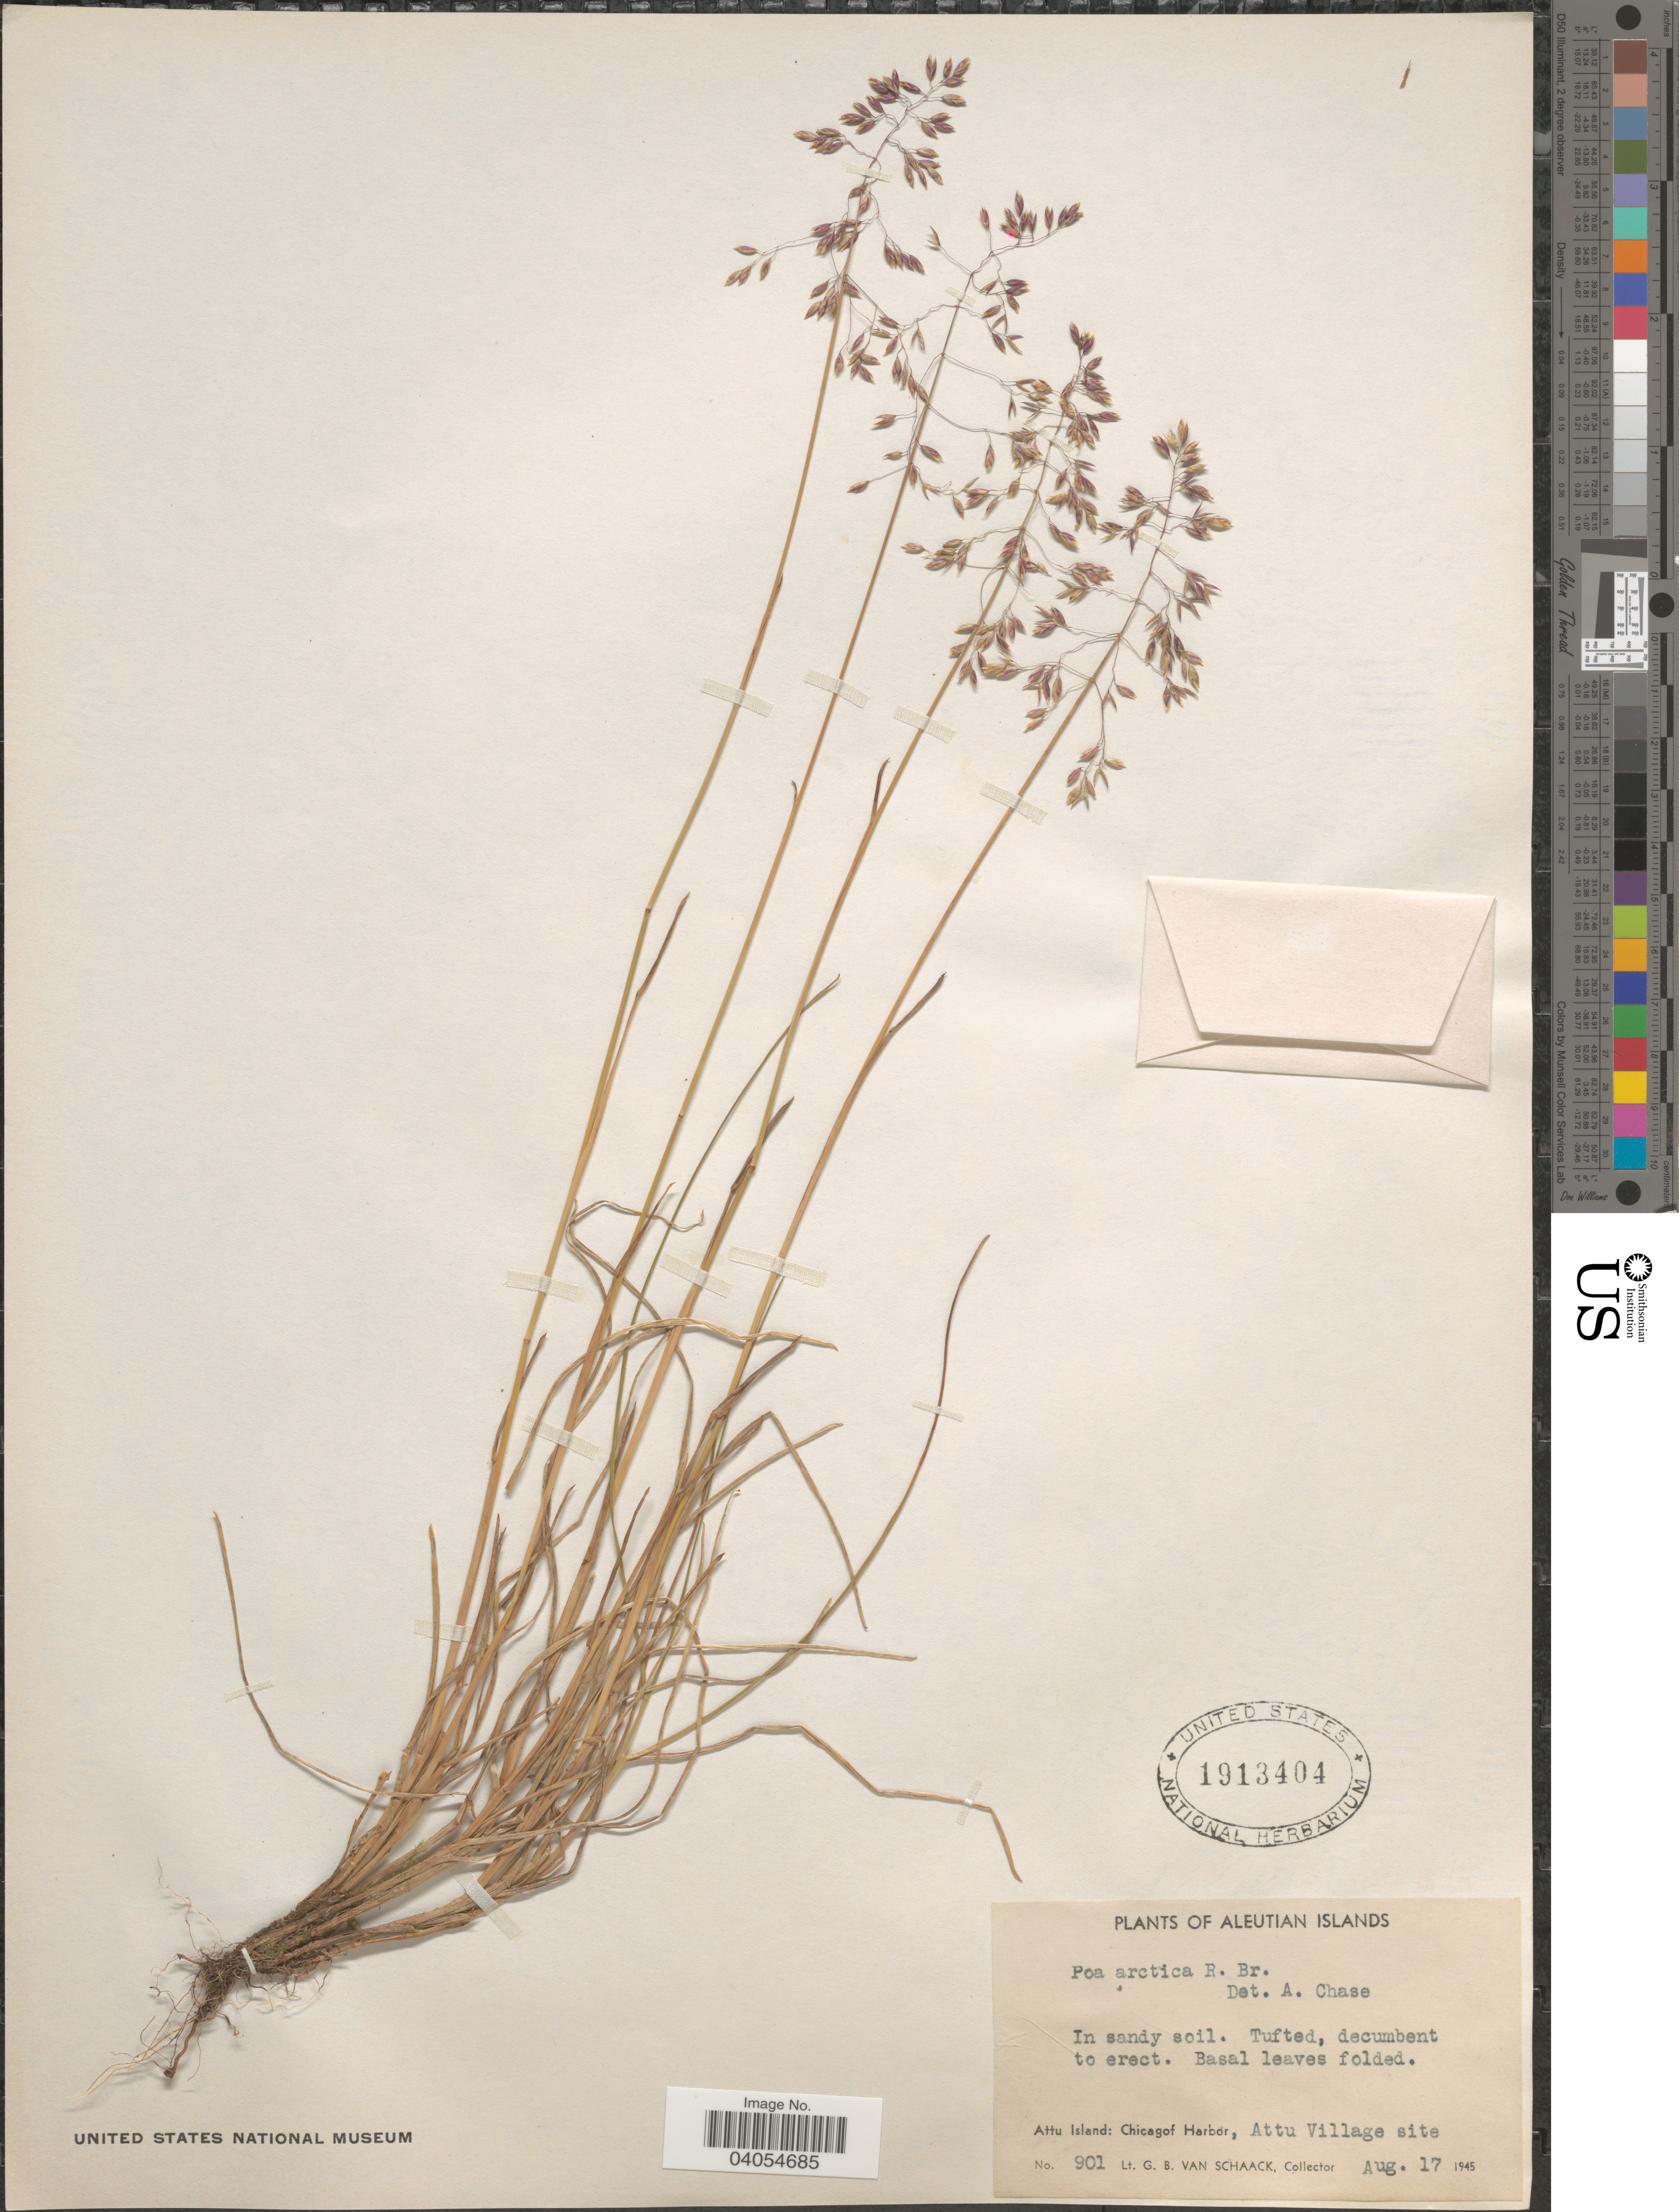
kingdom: Plantae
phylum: Tracheophyta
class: Liliopsida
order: Poales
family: Poaceae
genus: Poa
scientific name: Poa arctica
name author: R. Br.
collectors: G. Van Schaack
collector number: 901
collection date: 1945-08-17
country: United States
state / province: Alaska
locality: Aleutian Islands. Attu Island: Chicagof Harbor, Attu Village site.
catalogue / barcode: US 1913404